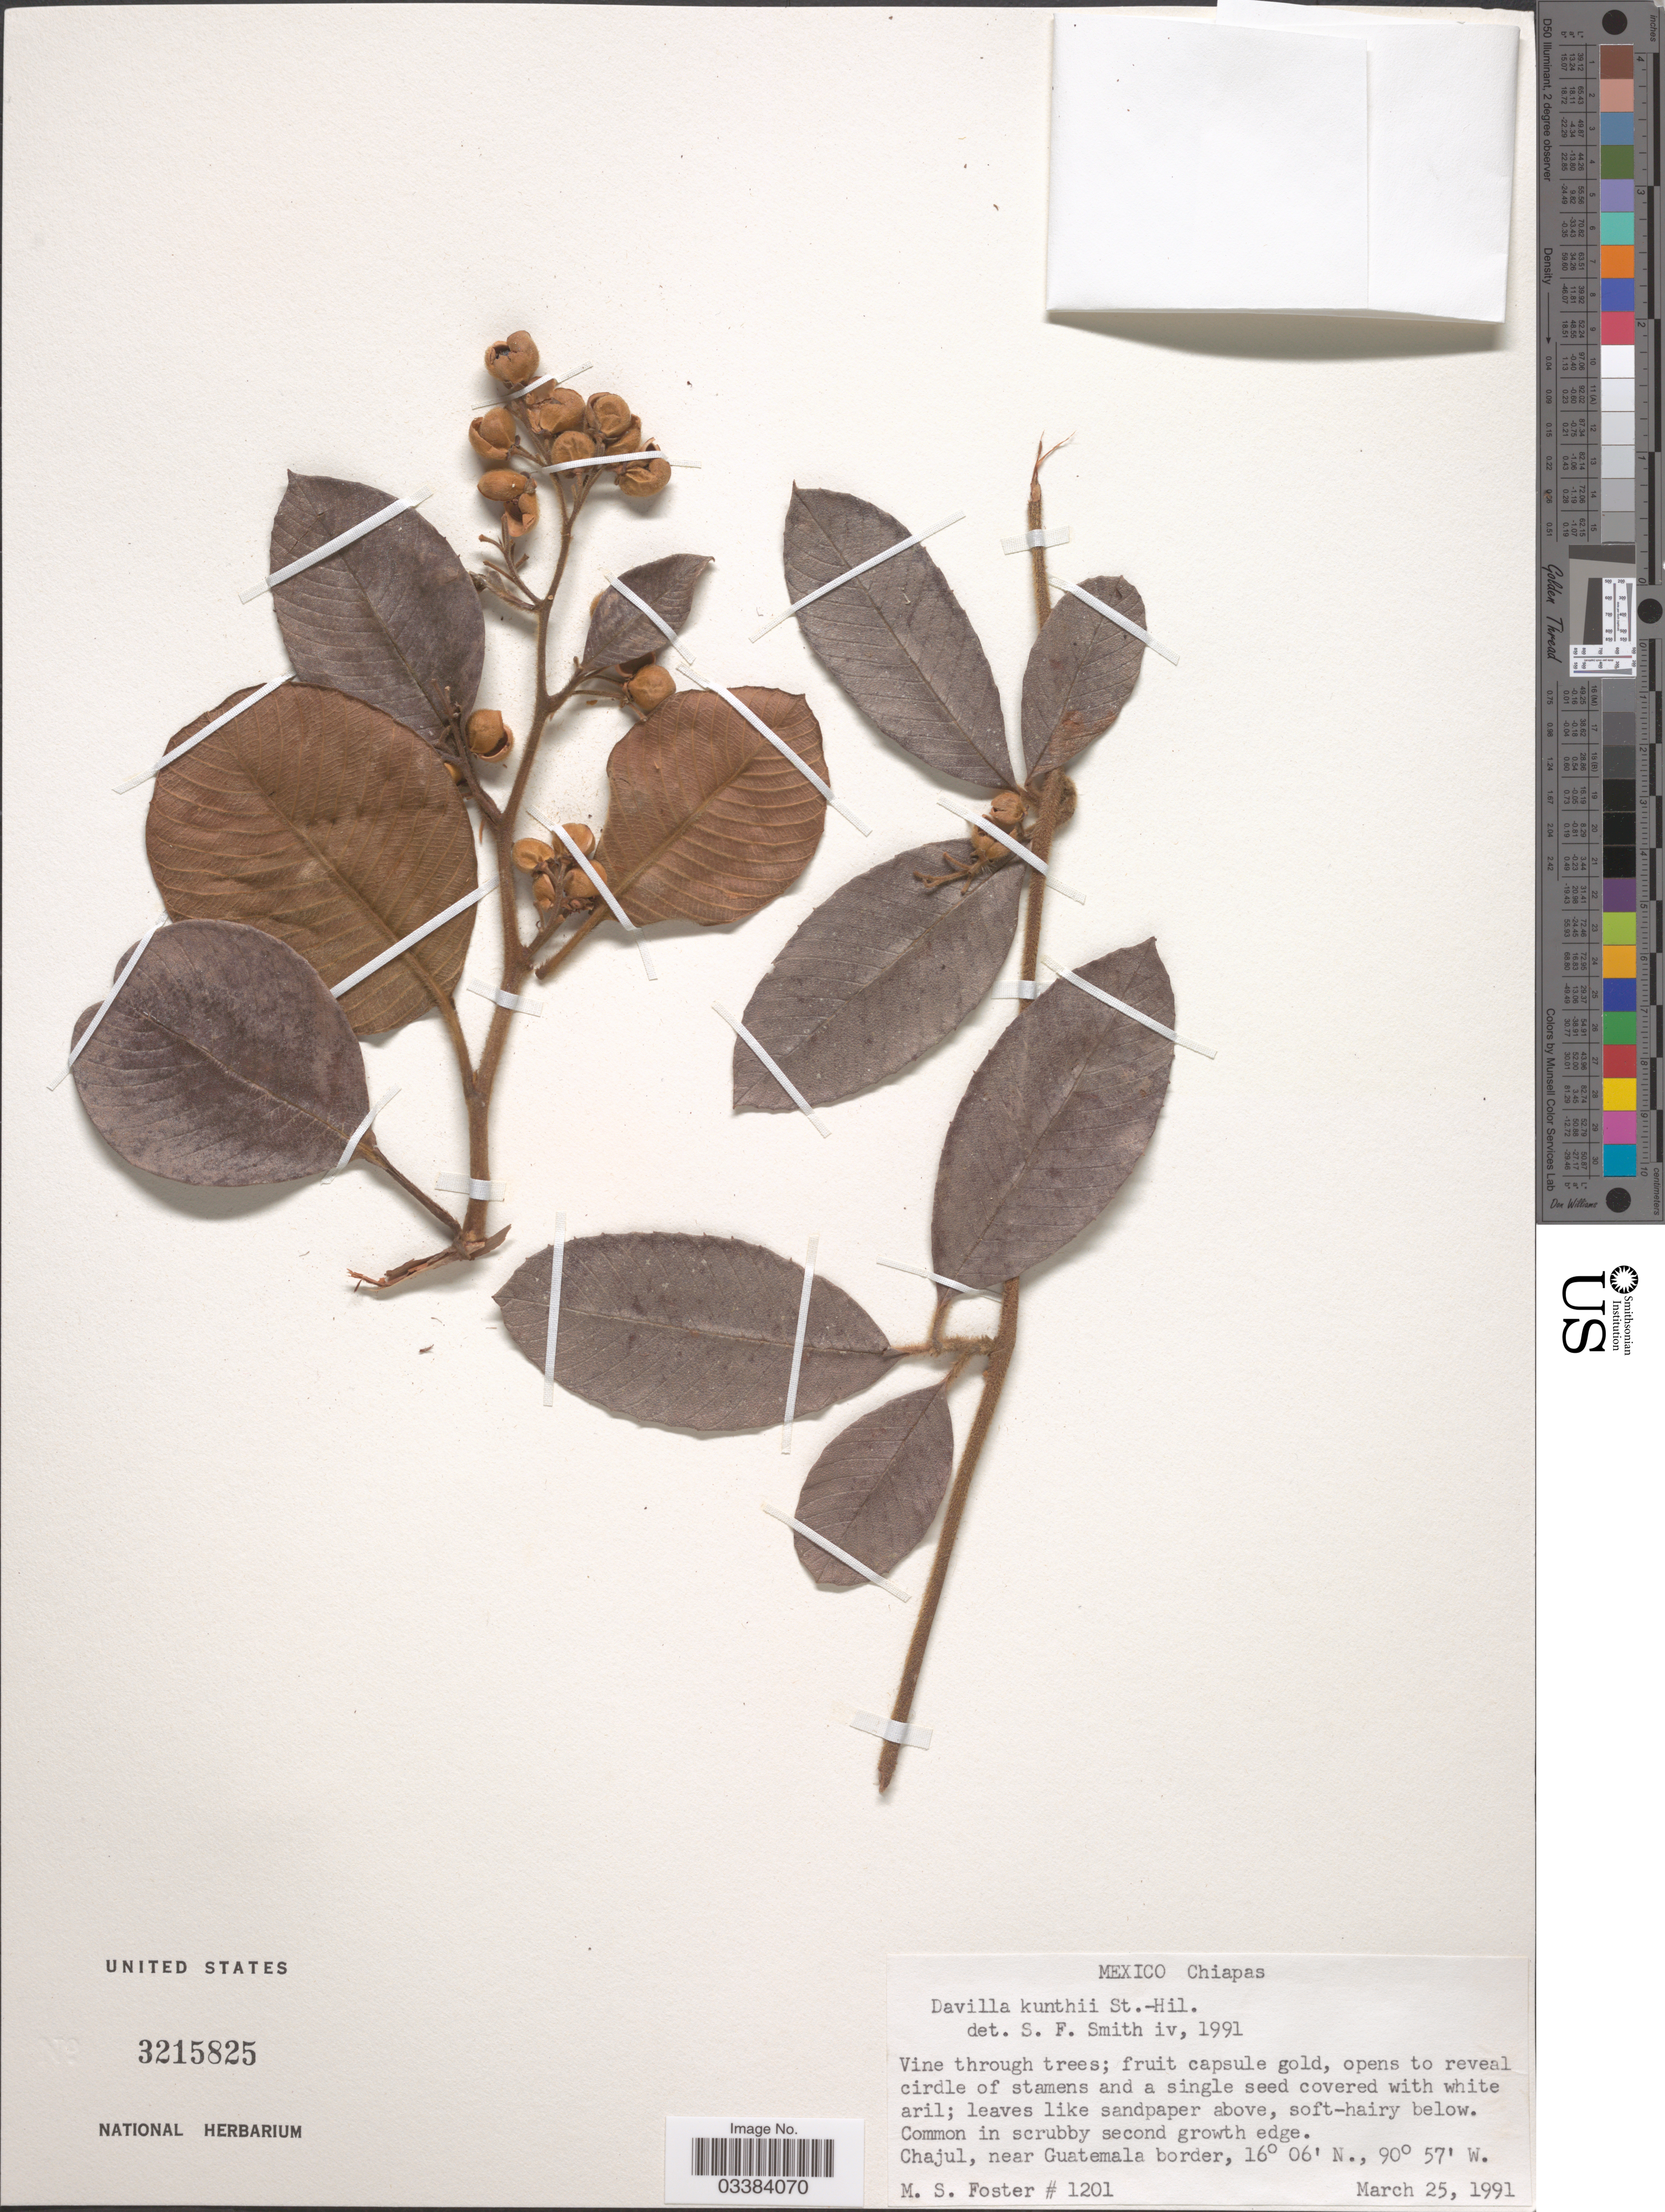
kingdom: Plantae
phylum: Tracheophyta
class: Magnoliopsida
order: Dilleniales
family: Dilleniaceae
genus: Davilla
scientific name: Davilla kunthii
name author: A. St.-Hil.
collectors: M. Foster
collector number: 1201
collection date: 1991-03-25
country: Mexico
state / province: Chiapas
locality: Chajul, near Guatemala border.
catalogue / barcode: US 3215825